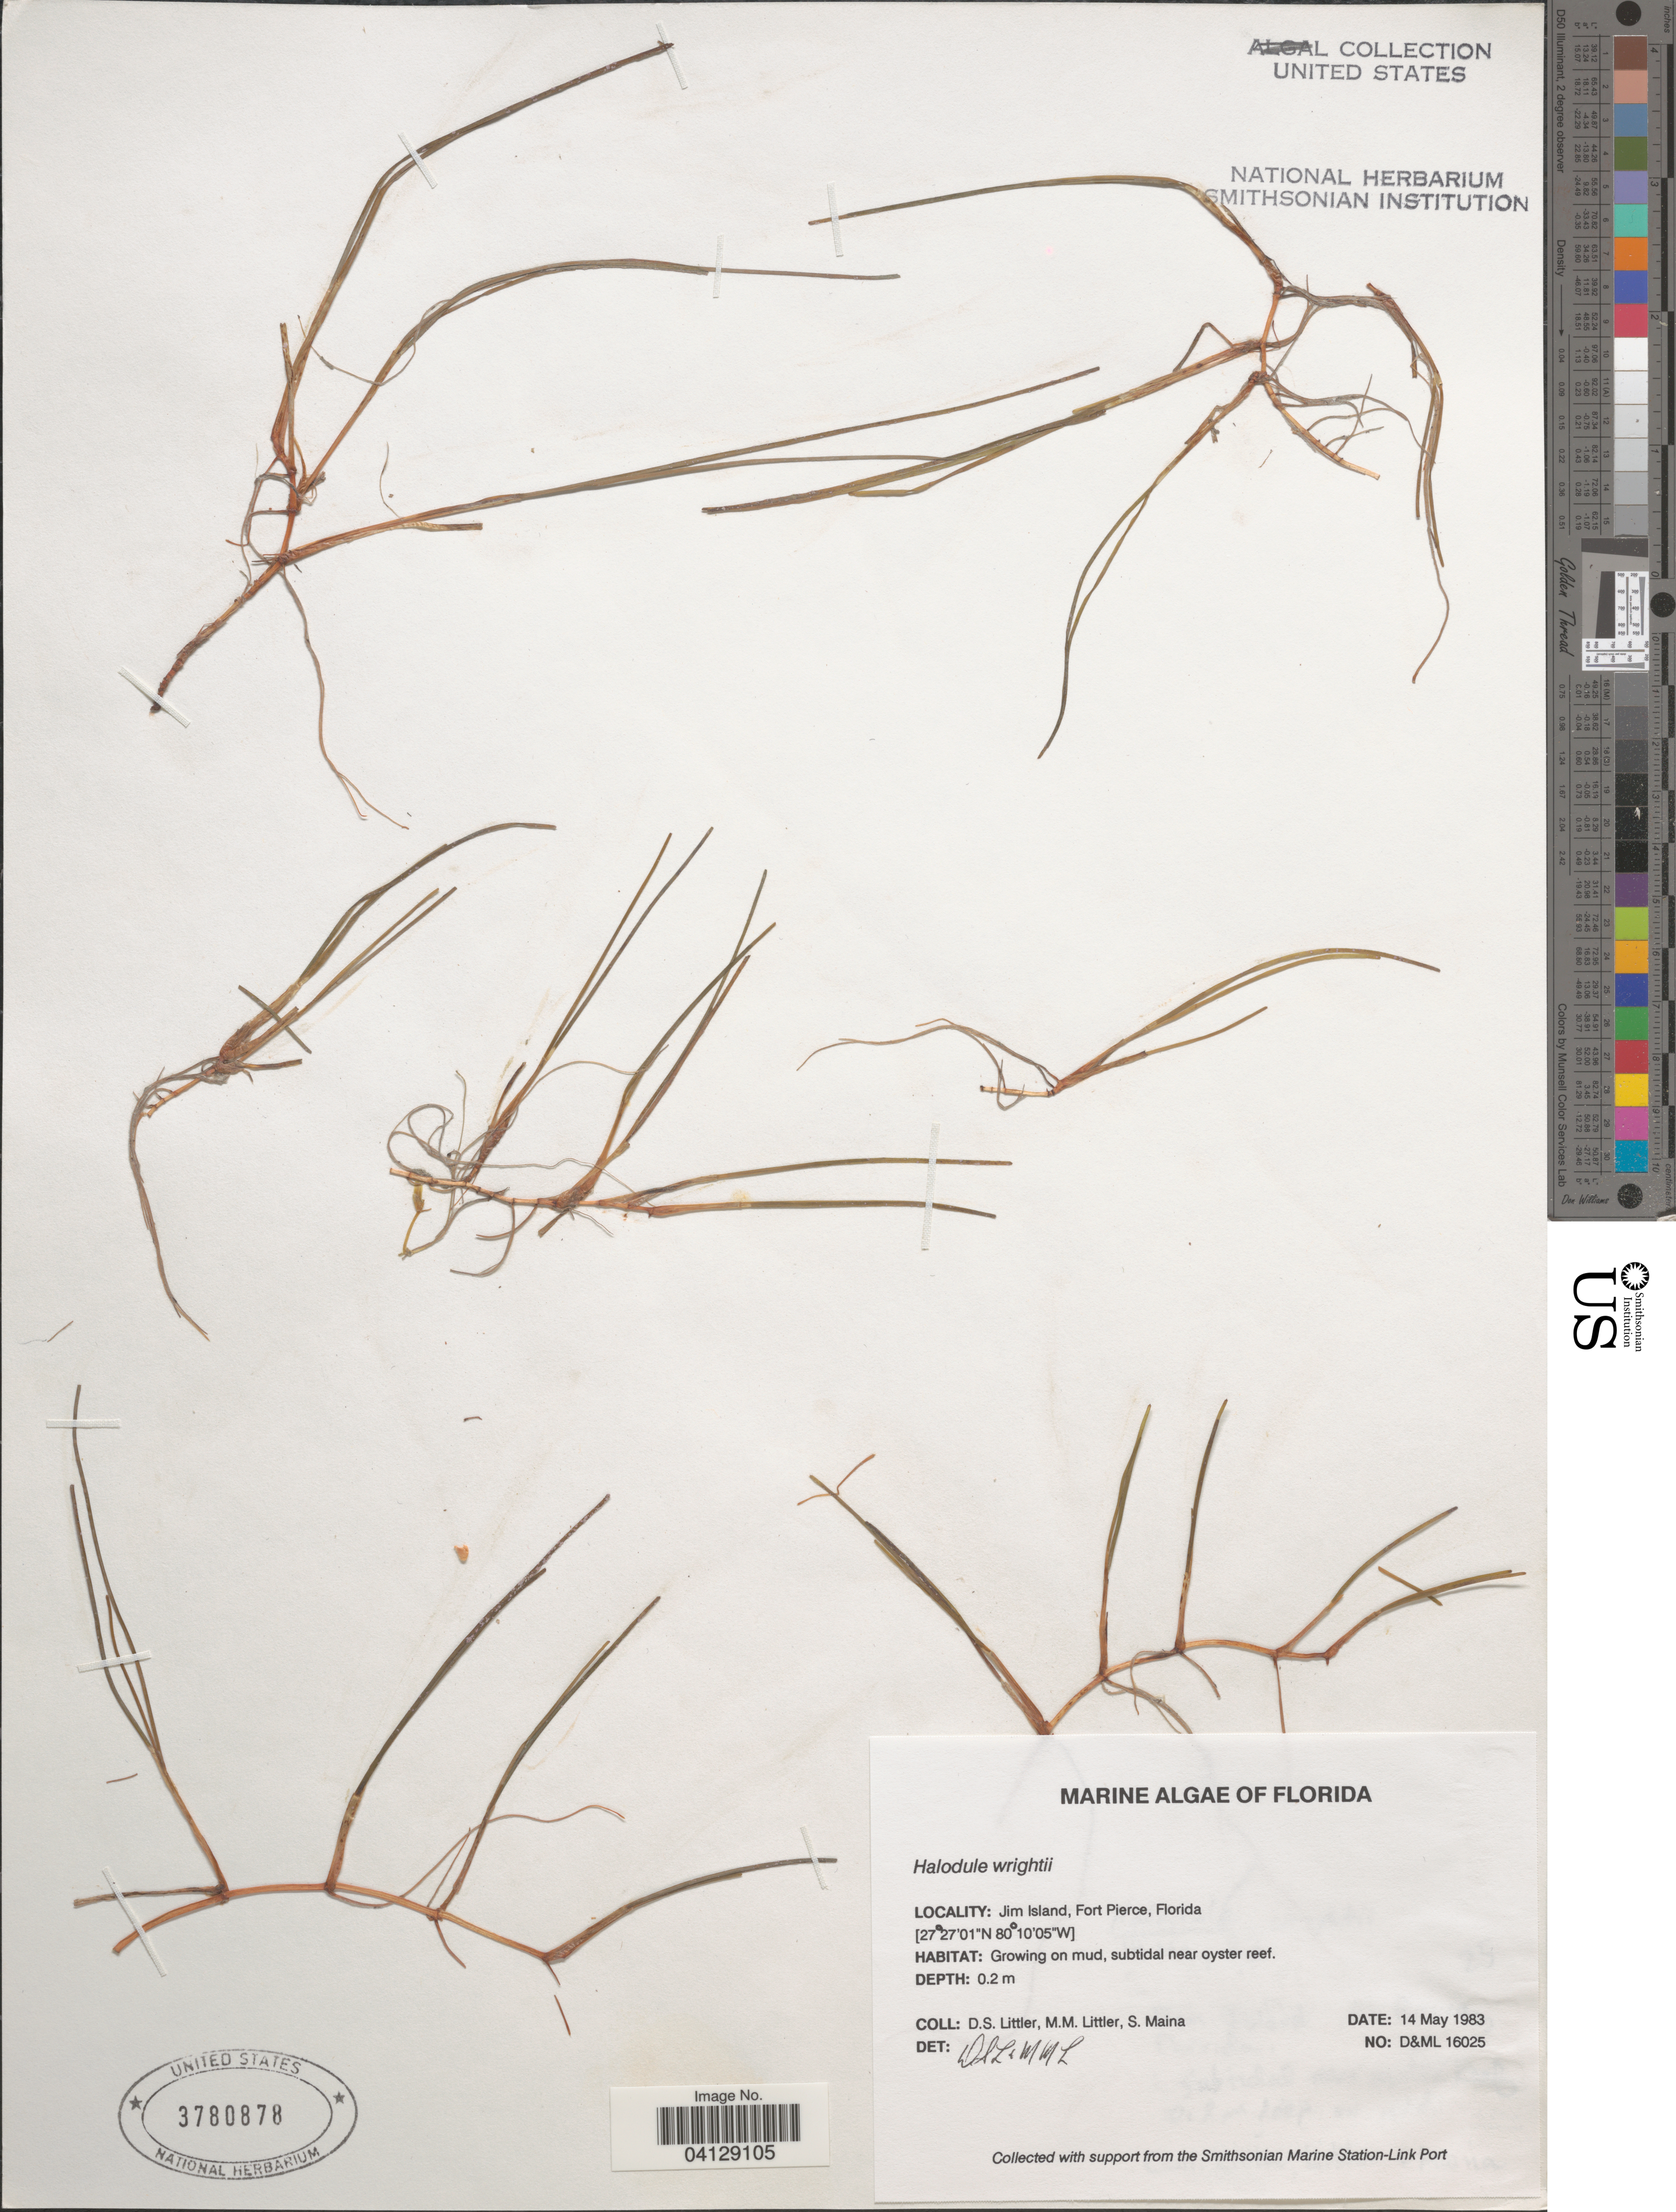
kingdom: Plantae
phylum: Tracheophyta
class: Liliopsida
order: Alismatales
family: Cymodoceaceae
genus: Halodule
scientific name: Halodule wrightii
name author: Asch.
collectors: D. S. Littler & S. Maina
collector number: D&ML16025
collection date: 1983-05-14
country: United States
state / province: Florida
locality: Jim Island, Fort Pierce.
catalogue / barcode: US 3780878